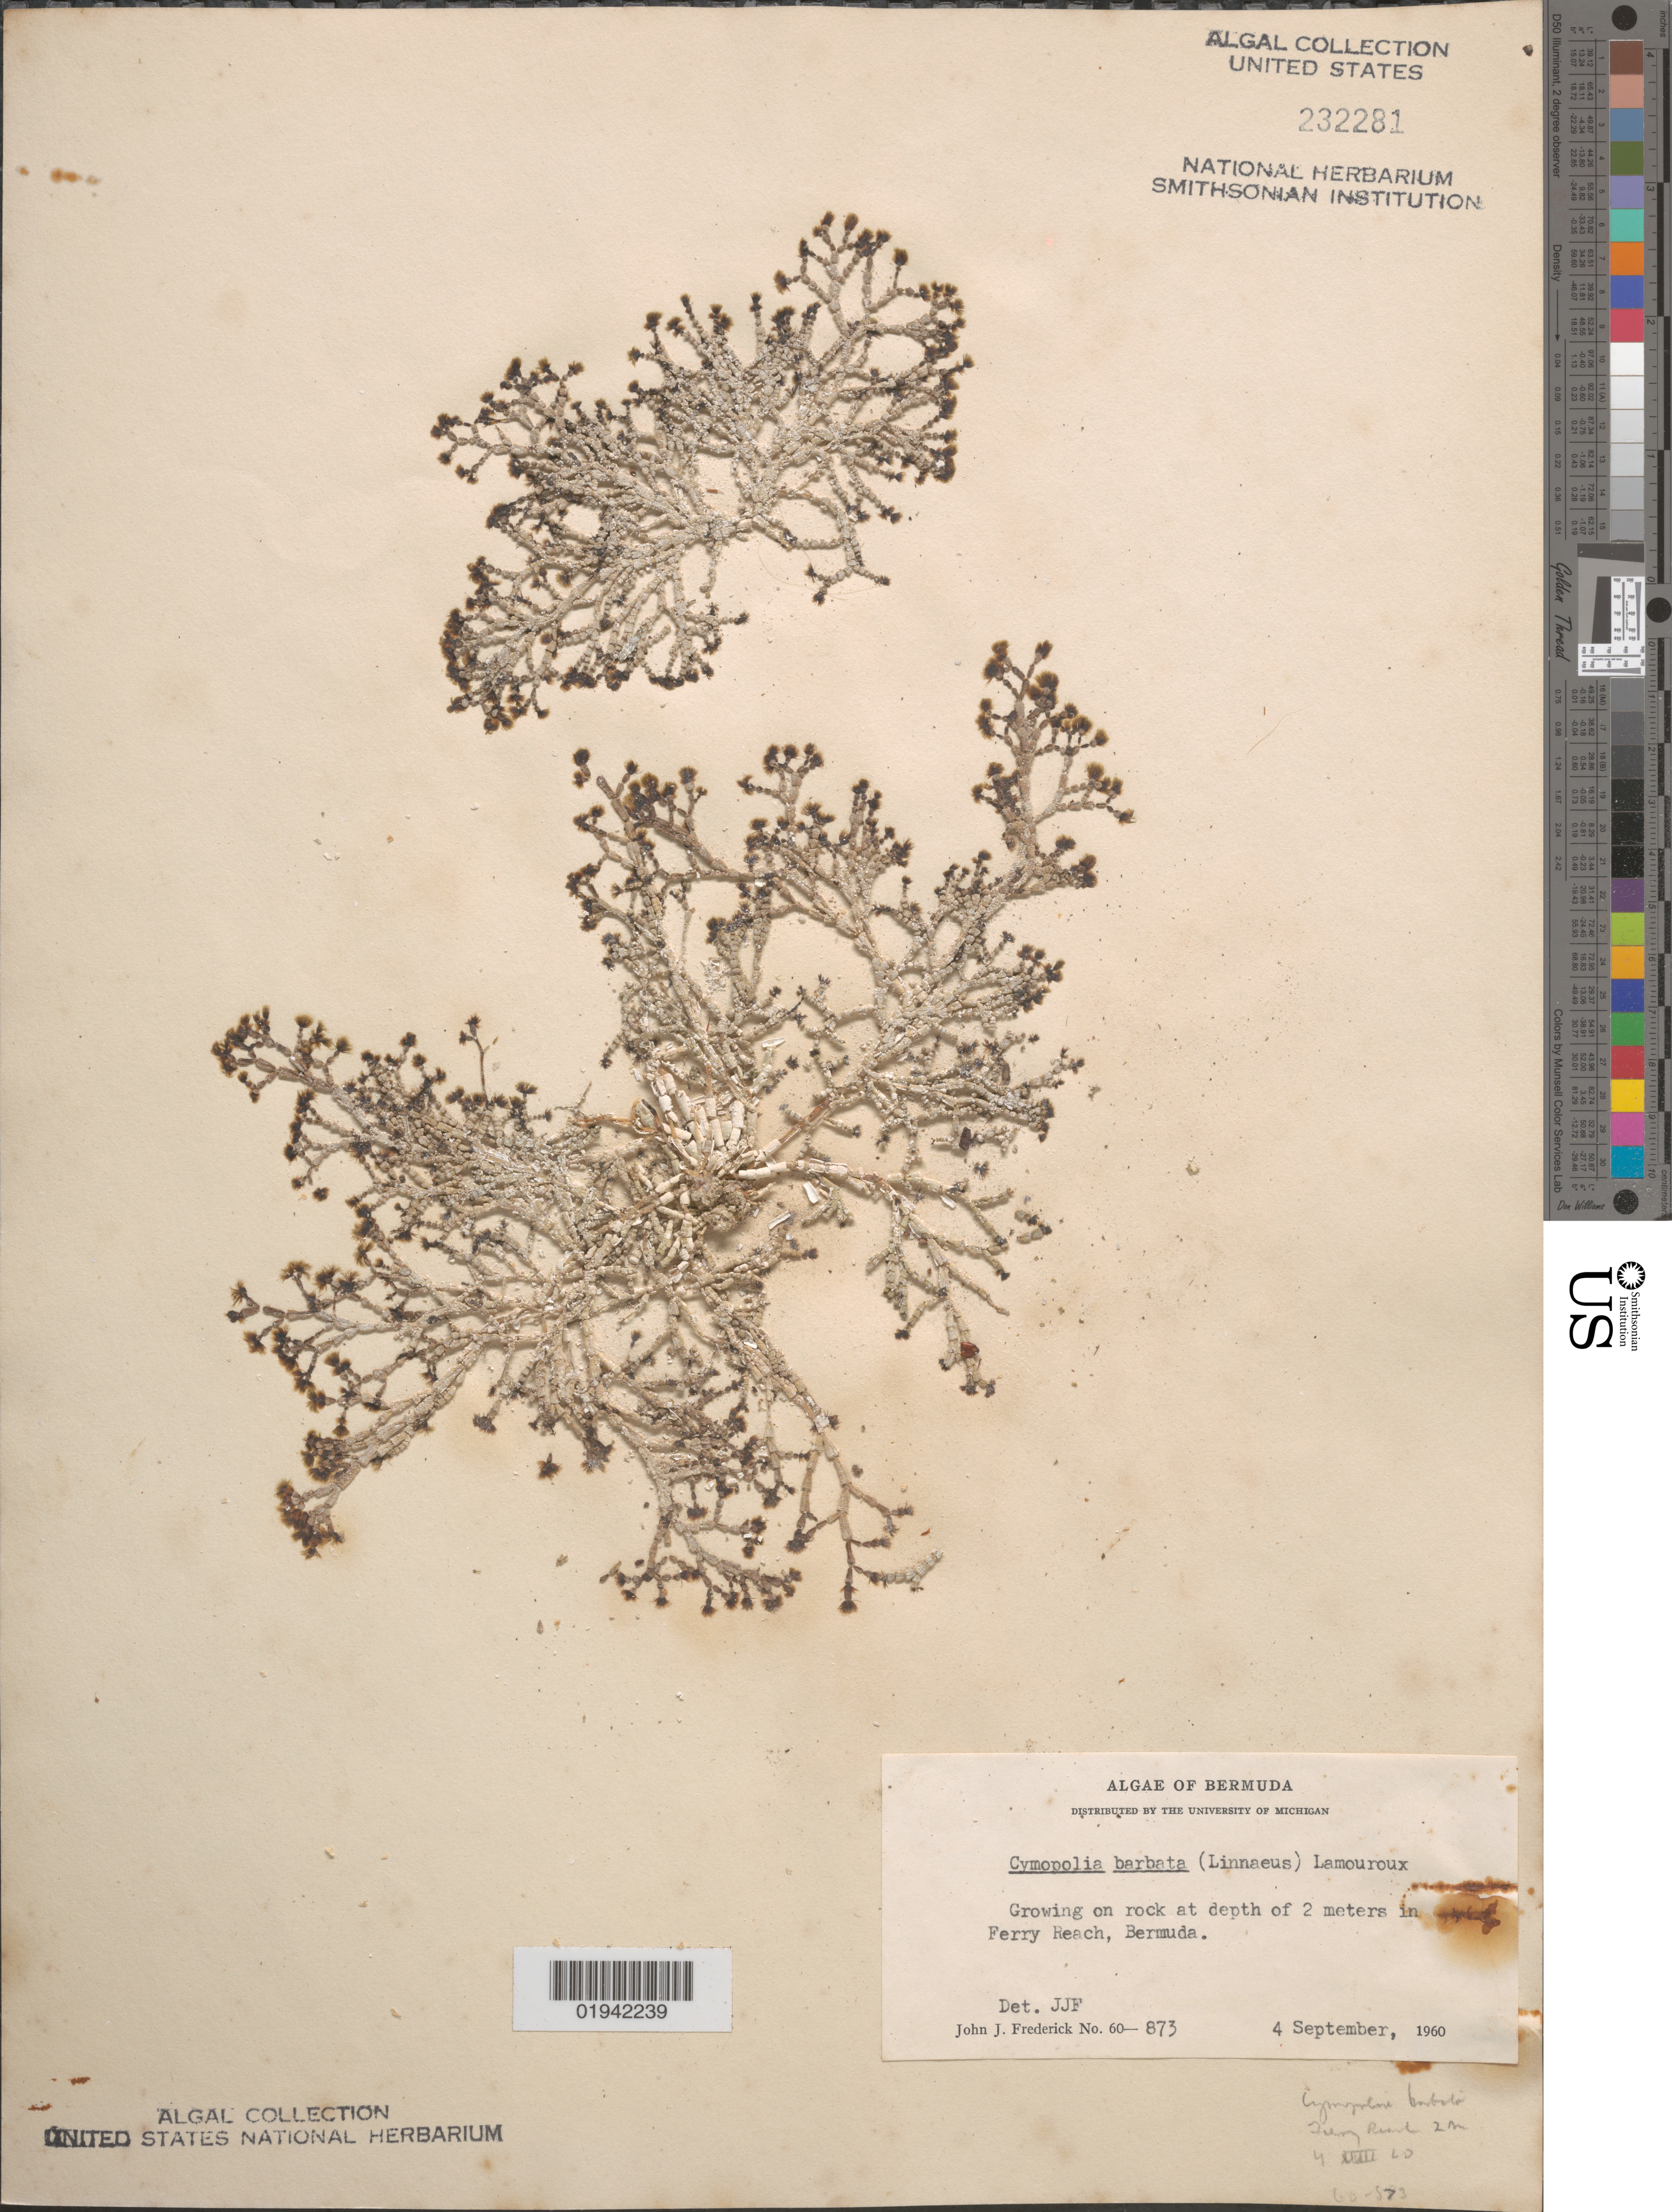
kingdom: Plantae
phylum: Chlorophyta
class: Ulvophyceae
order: Dasycladales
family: Dasycladaceae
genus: Cymopolia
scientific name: Cymopolia barbata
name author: (L.) J.V.Lamouroux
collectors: J. Frederick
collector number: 60-873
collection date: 1960-09-04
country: Bermuda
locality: Growing on rock at depth of 2 meters in Ferry Reach.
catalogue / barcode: US 322281